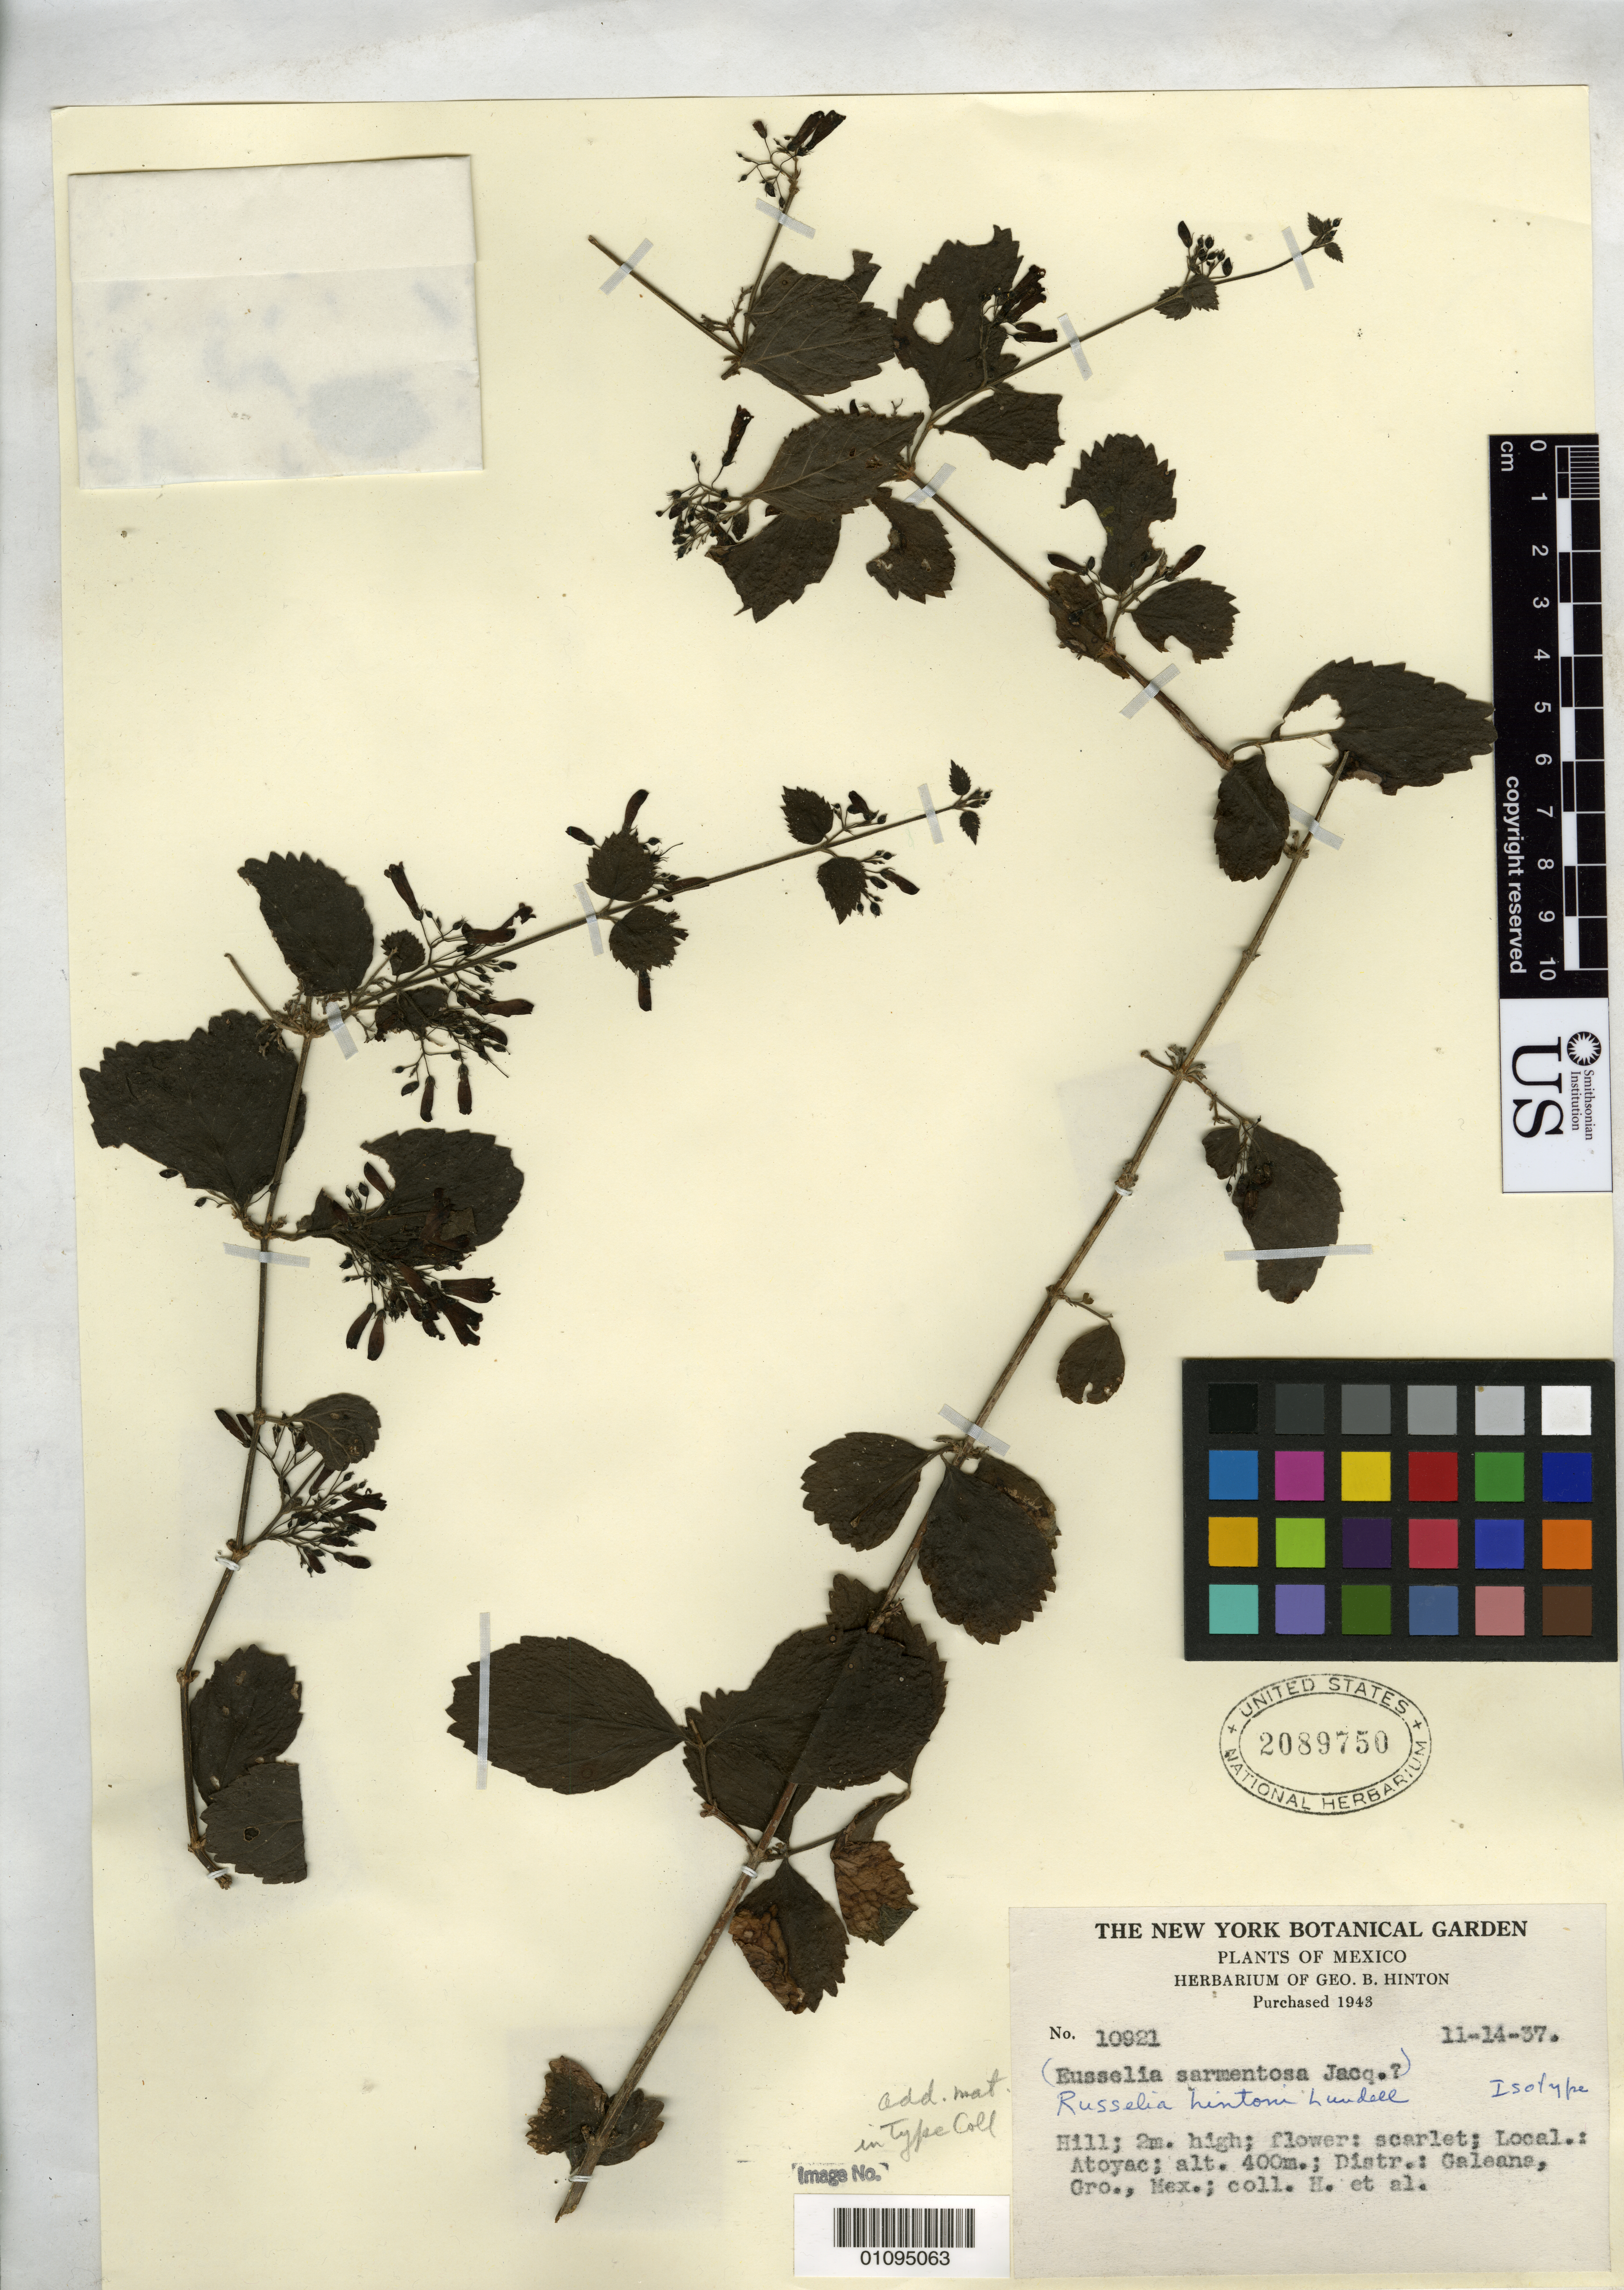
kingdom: Plantae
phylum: Tracheophyta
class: Magnoliopsida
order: Lamiales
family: Plantaginaceae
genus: Russelia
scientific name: Russelia hintoni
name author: Lundell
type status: Isotype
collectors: G. B. Hinton et al.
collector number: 10921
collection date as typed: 14 Nov 1937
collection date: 1937-11-14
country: Mexico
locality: Atoyac, Galeana, Gro.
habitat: Hill.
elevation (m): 400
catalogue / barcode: US 2089750